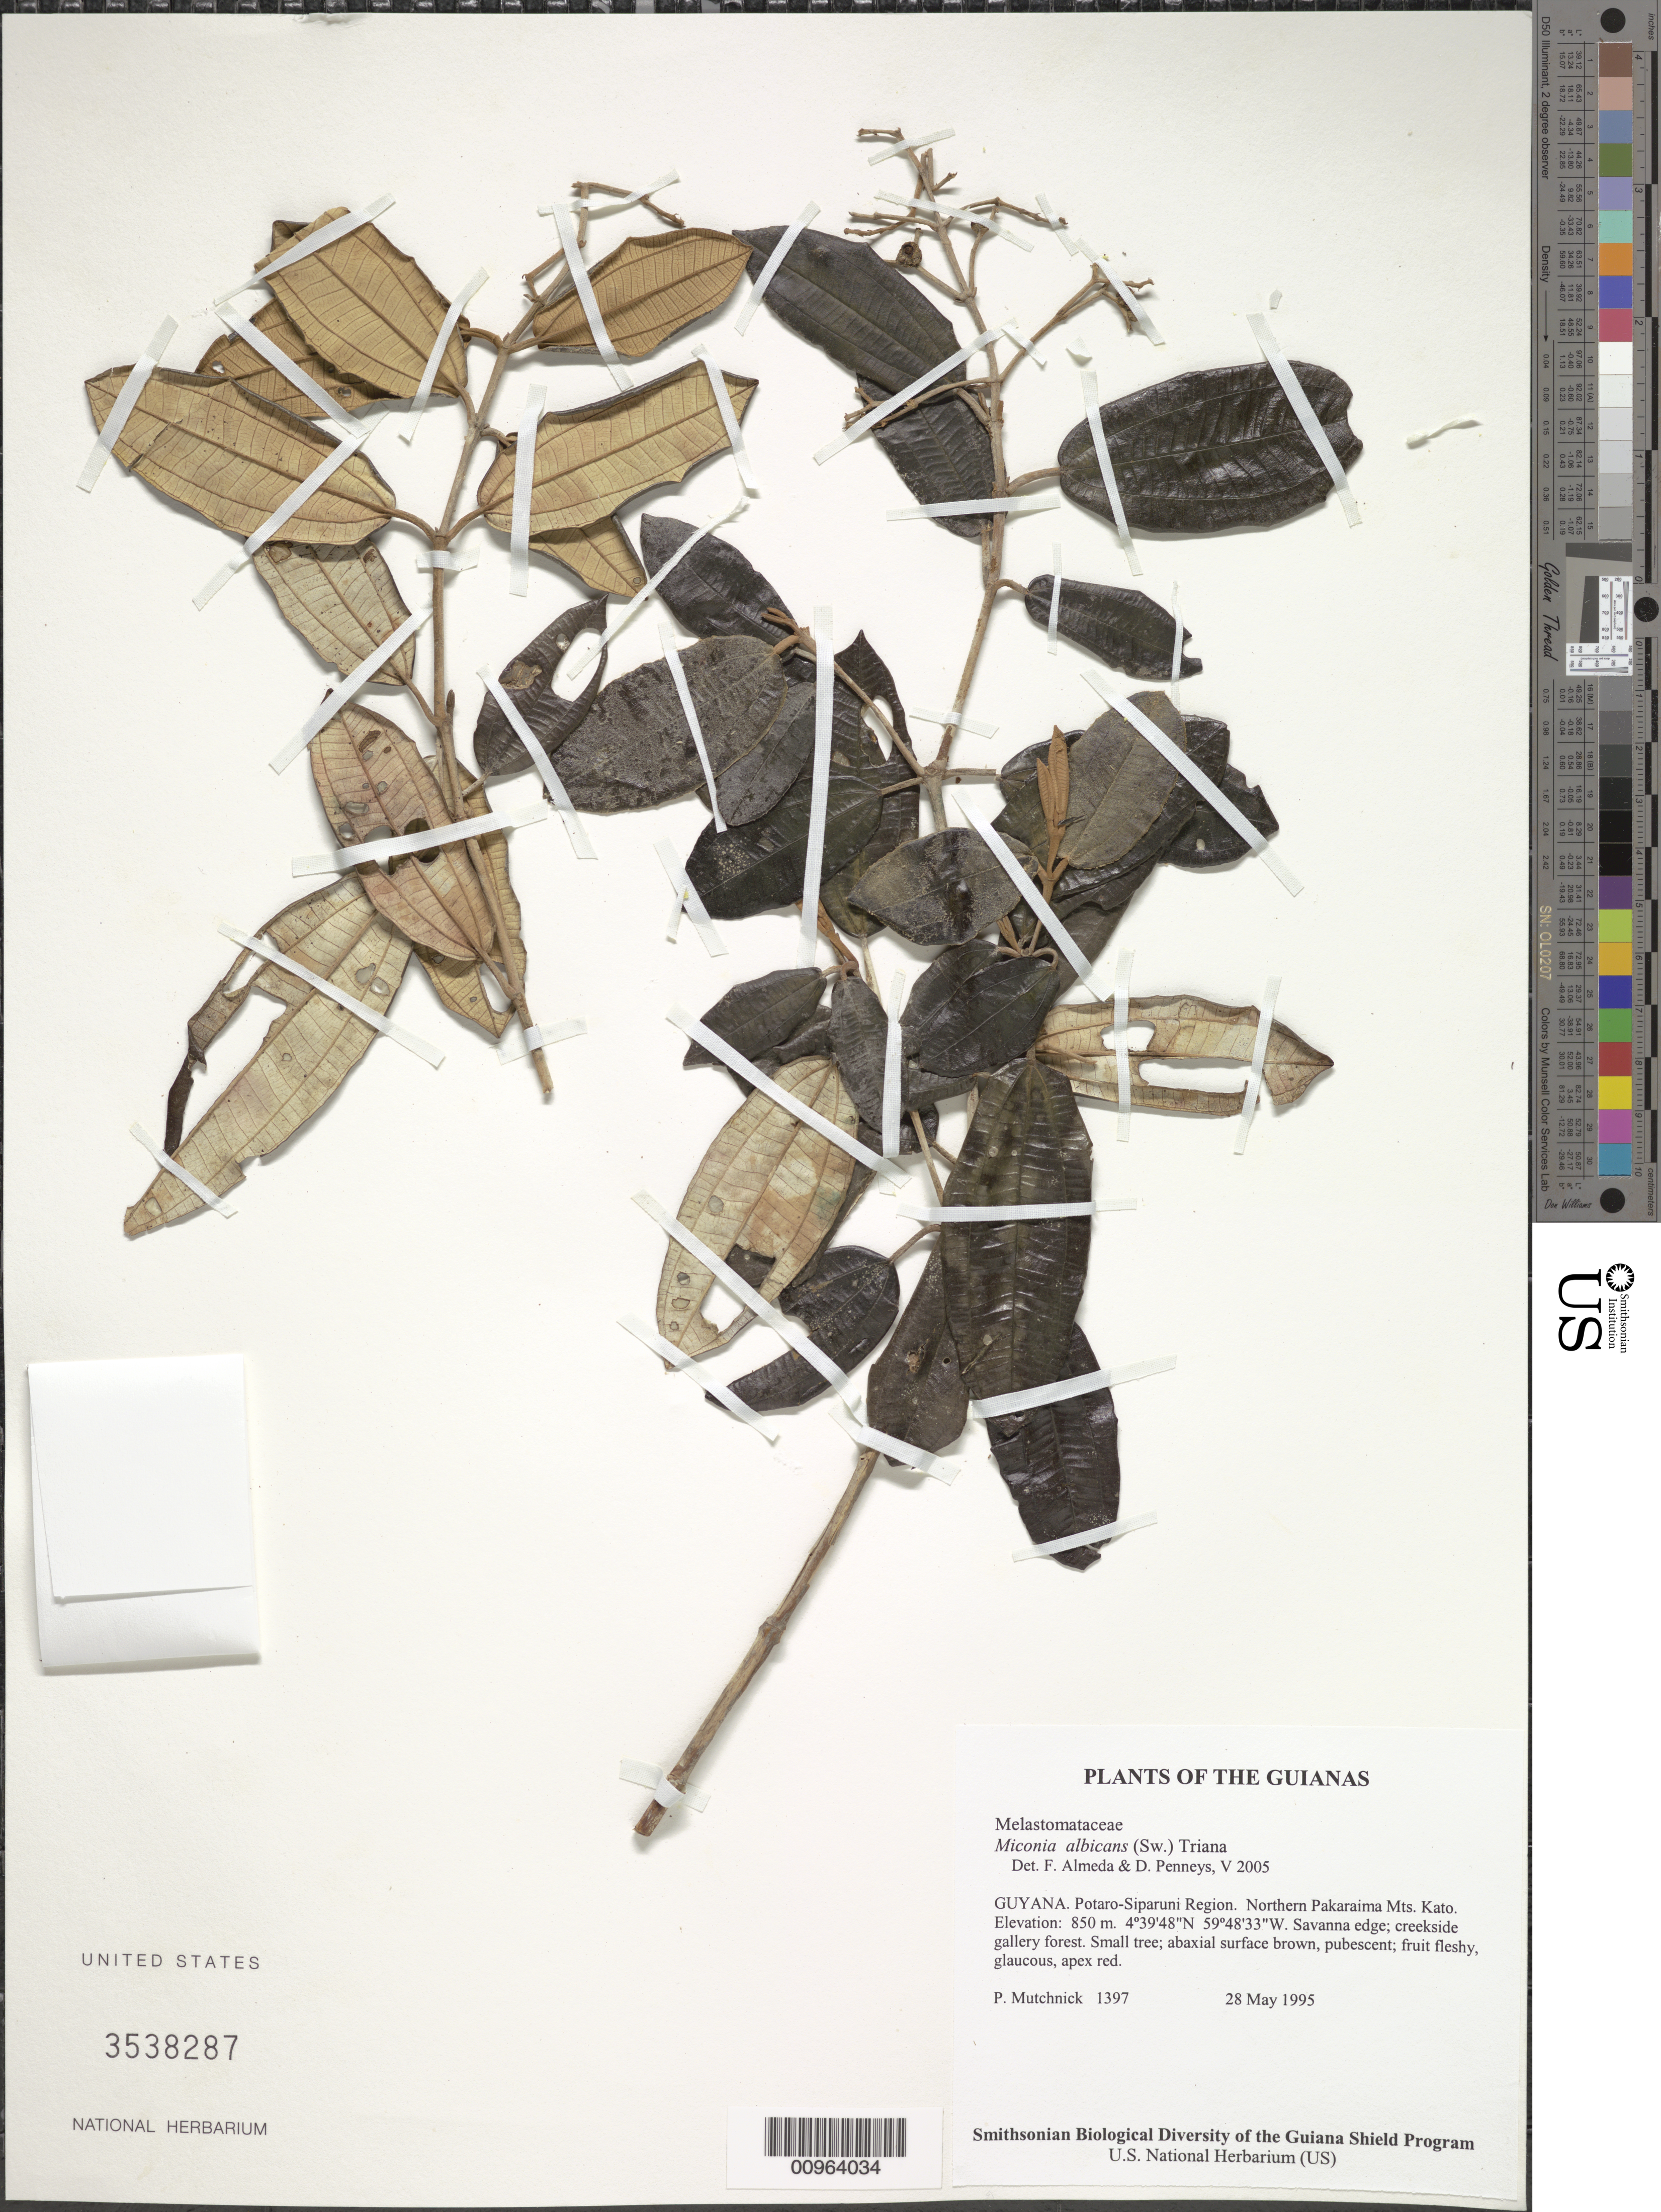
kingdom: Plantae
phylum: Tracheophyta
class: Magnoliopsida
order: Myrtales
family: Melastomataceae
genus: Miconia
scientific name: Miconia albicans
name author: (Sw.) Triana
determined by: Almeda, F.; Penneys, D. S.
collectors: P. Mutchnick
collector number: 1397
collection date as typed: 28 May 1995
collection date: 1995-05-28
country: Guyana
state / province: Potaro-Siparuni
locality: Northern Pakaraima Mts. Kato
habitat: Savanna edge; creekside gallery forest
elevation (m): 850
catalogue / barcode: US 3538287